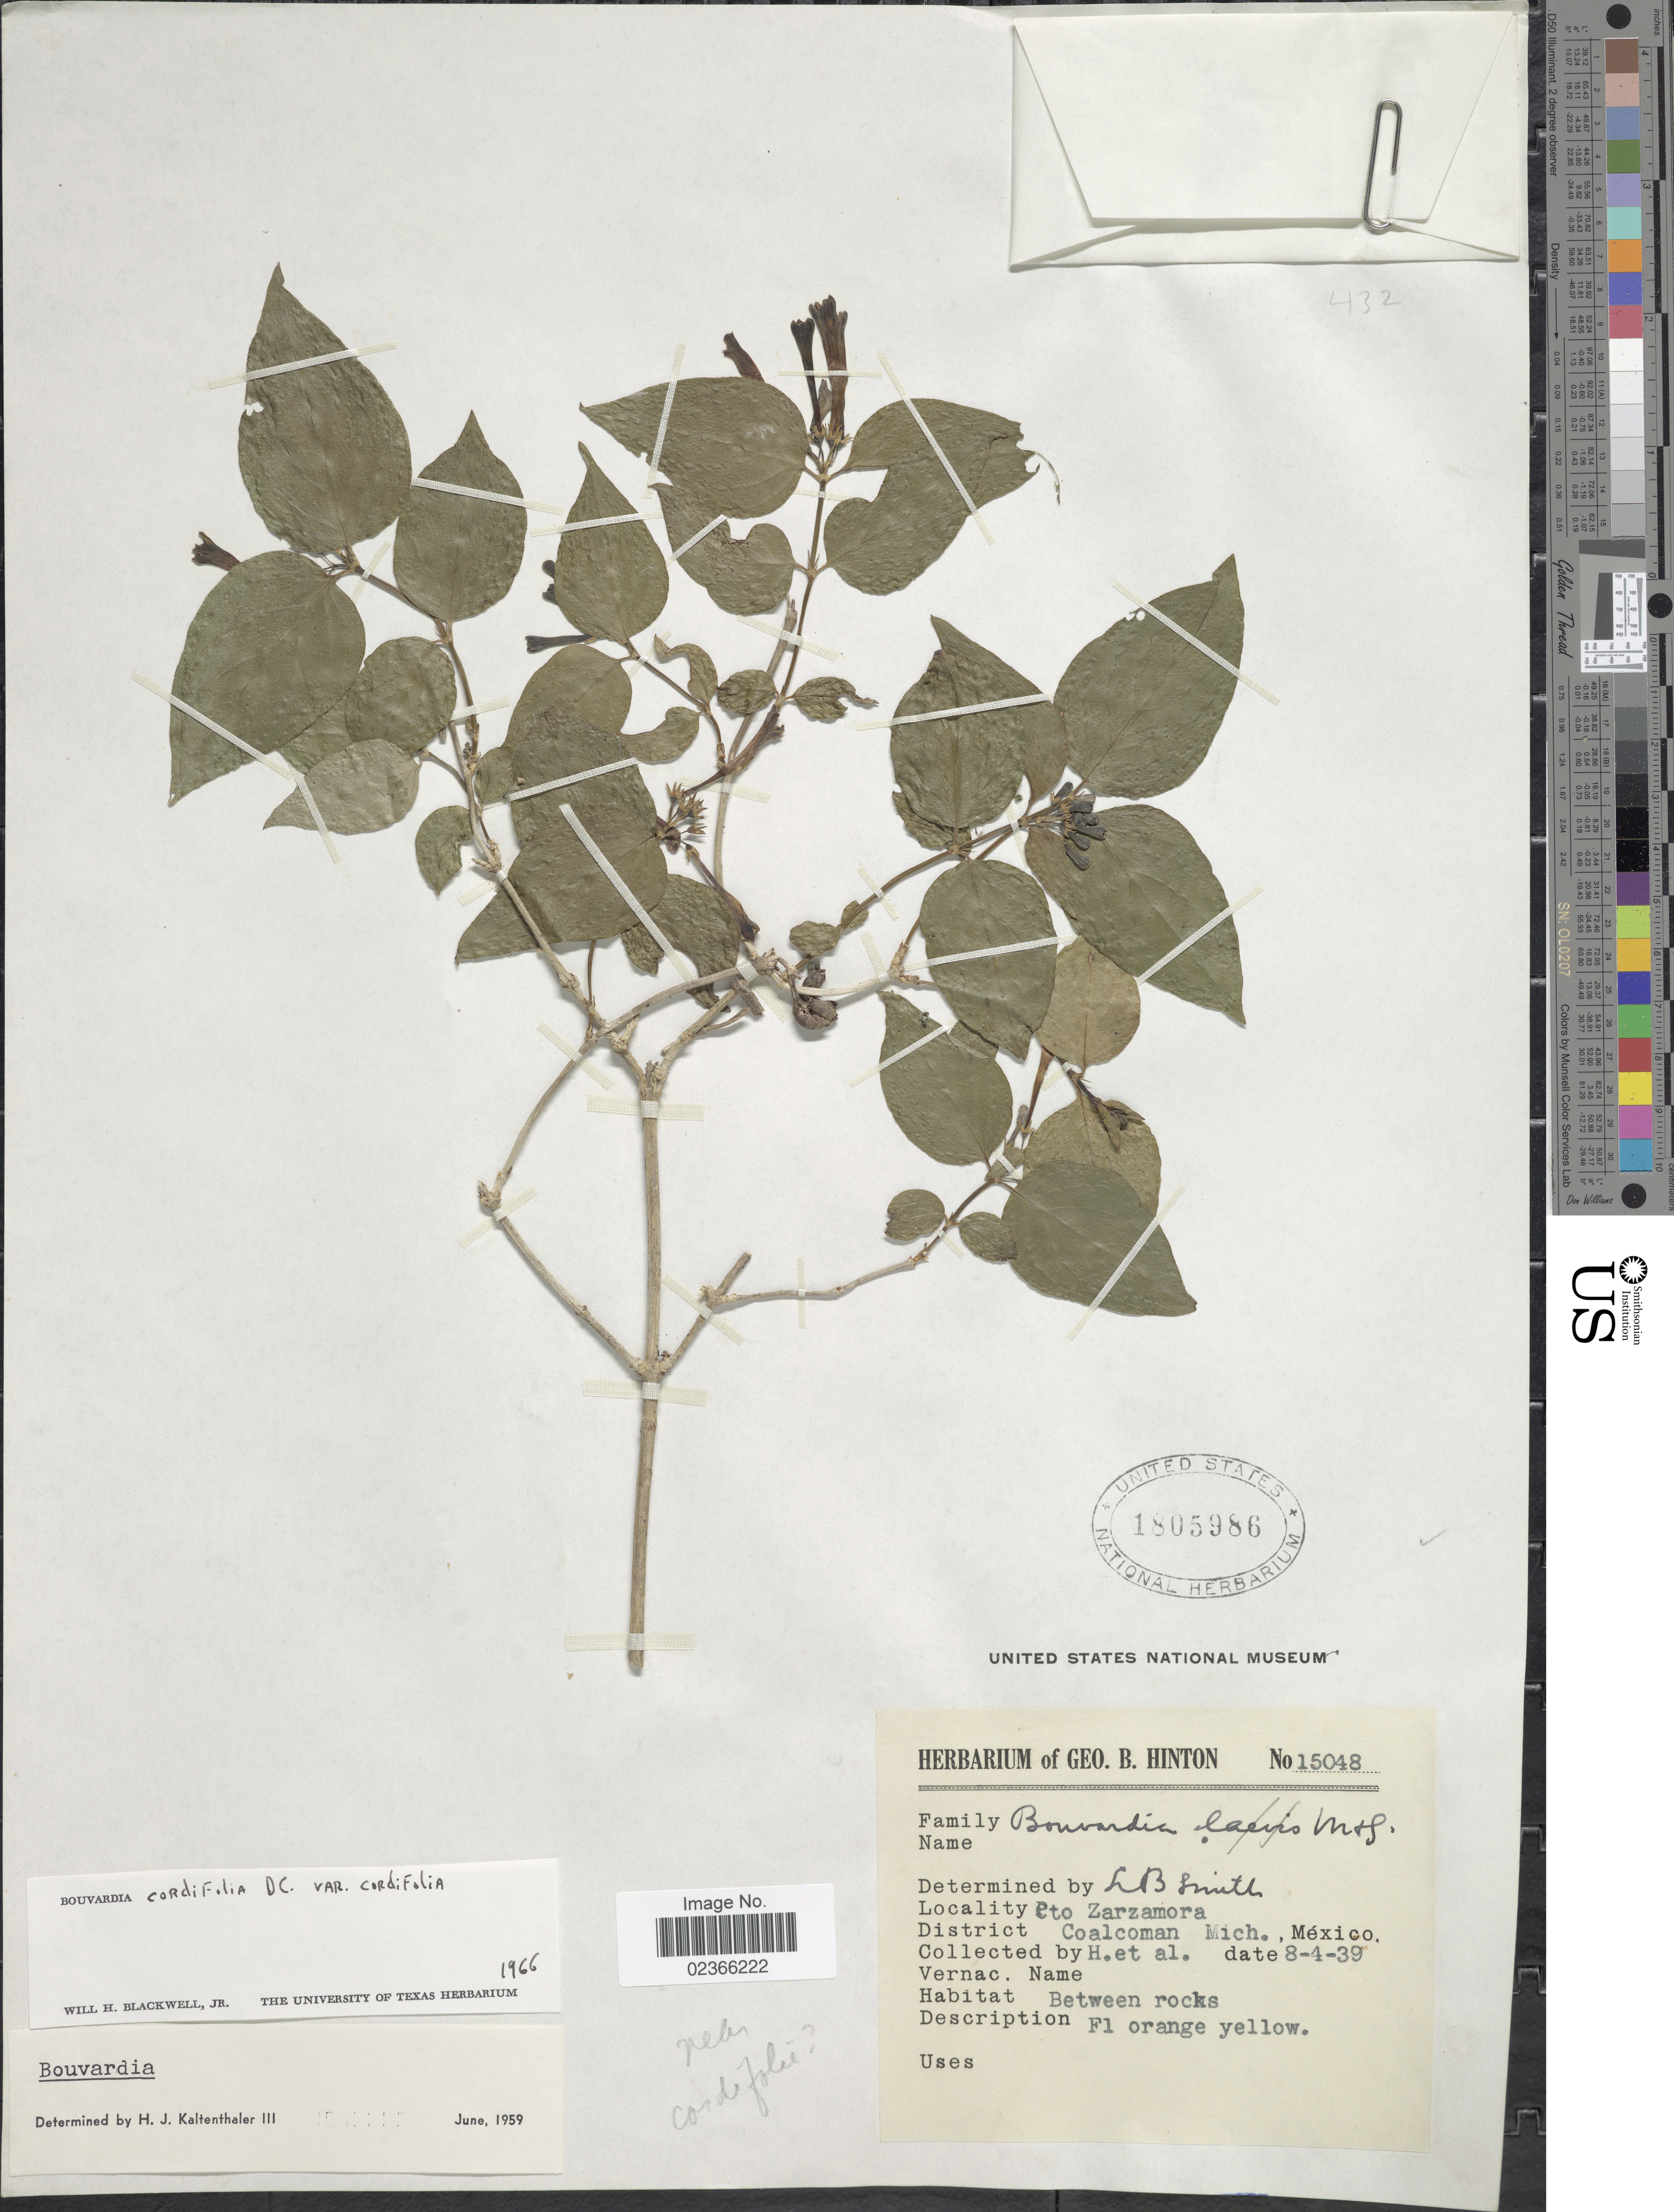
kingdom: Plantae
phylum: Tracheophyta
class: Magnoliopsida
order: Gentianales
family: Rubiaceae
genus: Bouvardia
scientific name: Bouvardia cordifolia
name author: DC.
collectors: G. B. Hinton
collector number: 15048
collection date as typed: Transcribed d/m/y: 8/4/39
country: Mexico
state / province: Michoacán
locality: Coalcoman Mich. Mexico.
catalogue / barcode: US 1805986